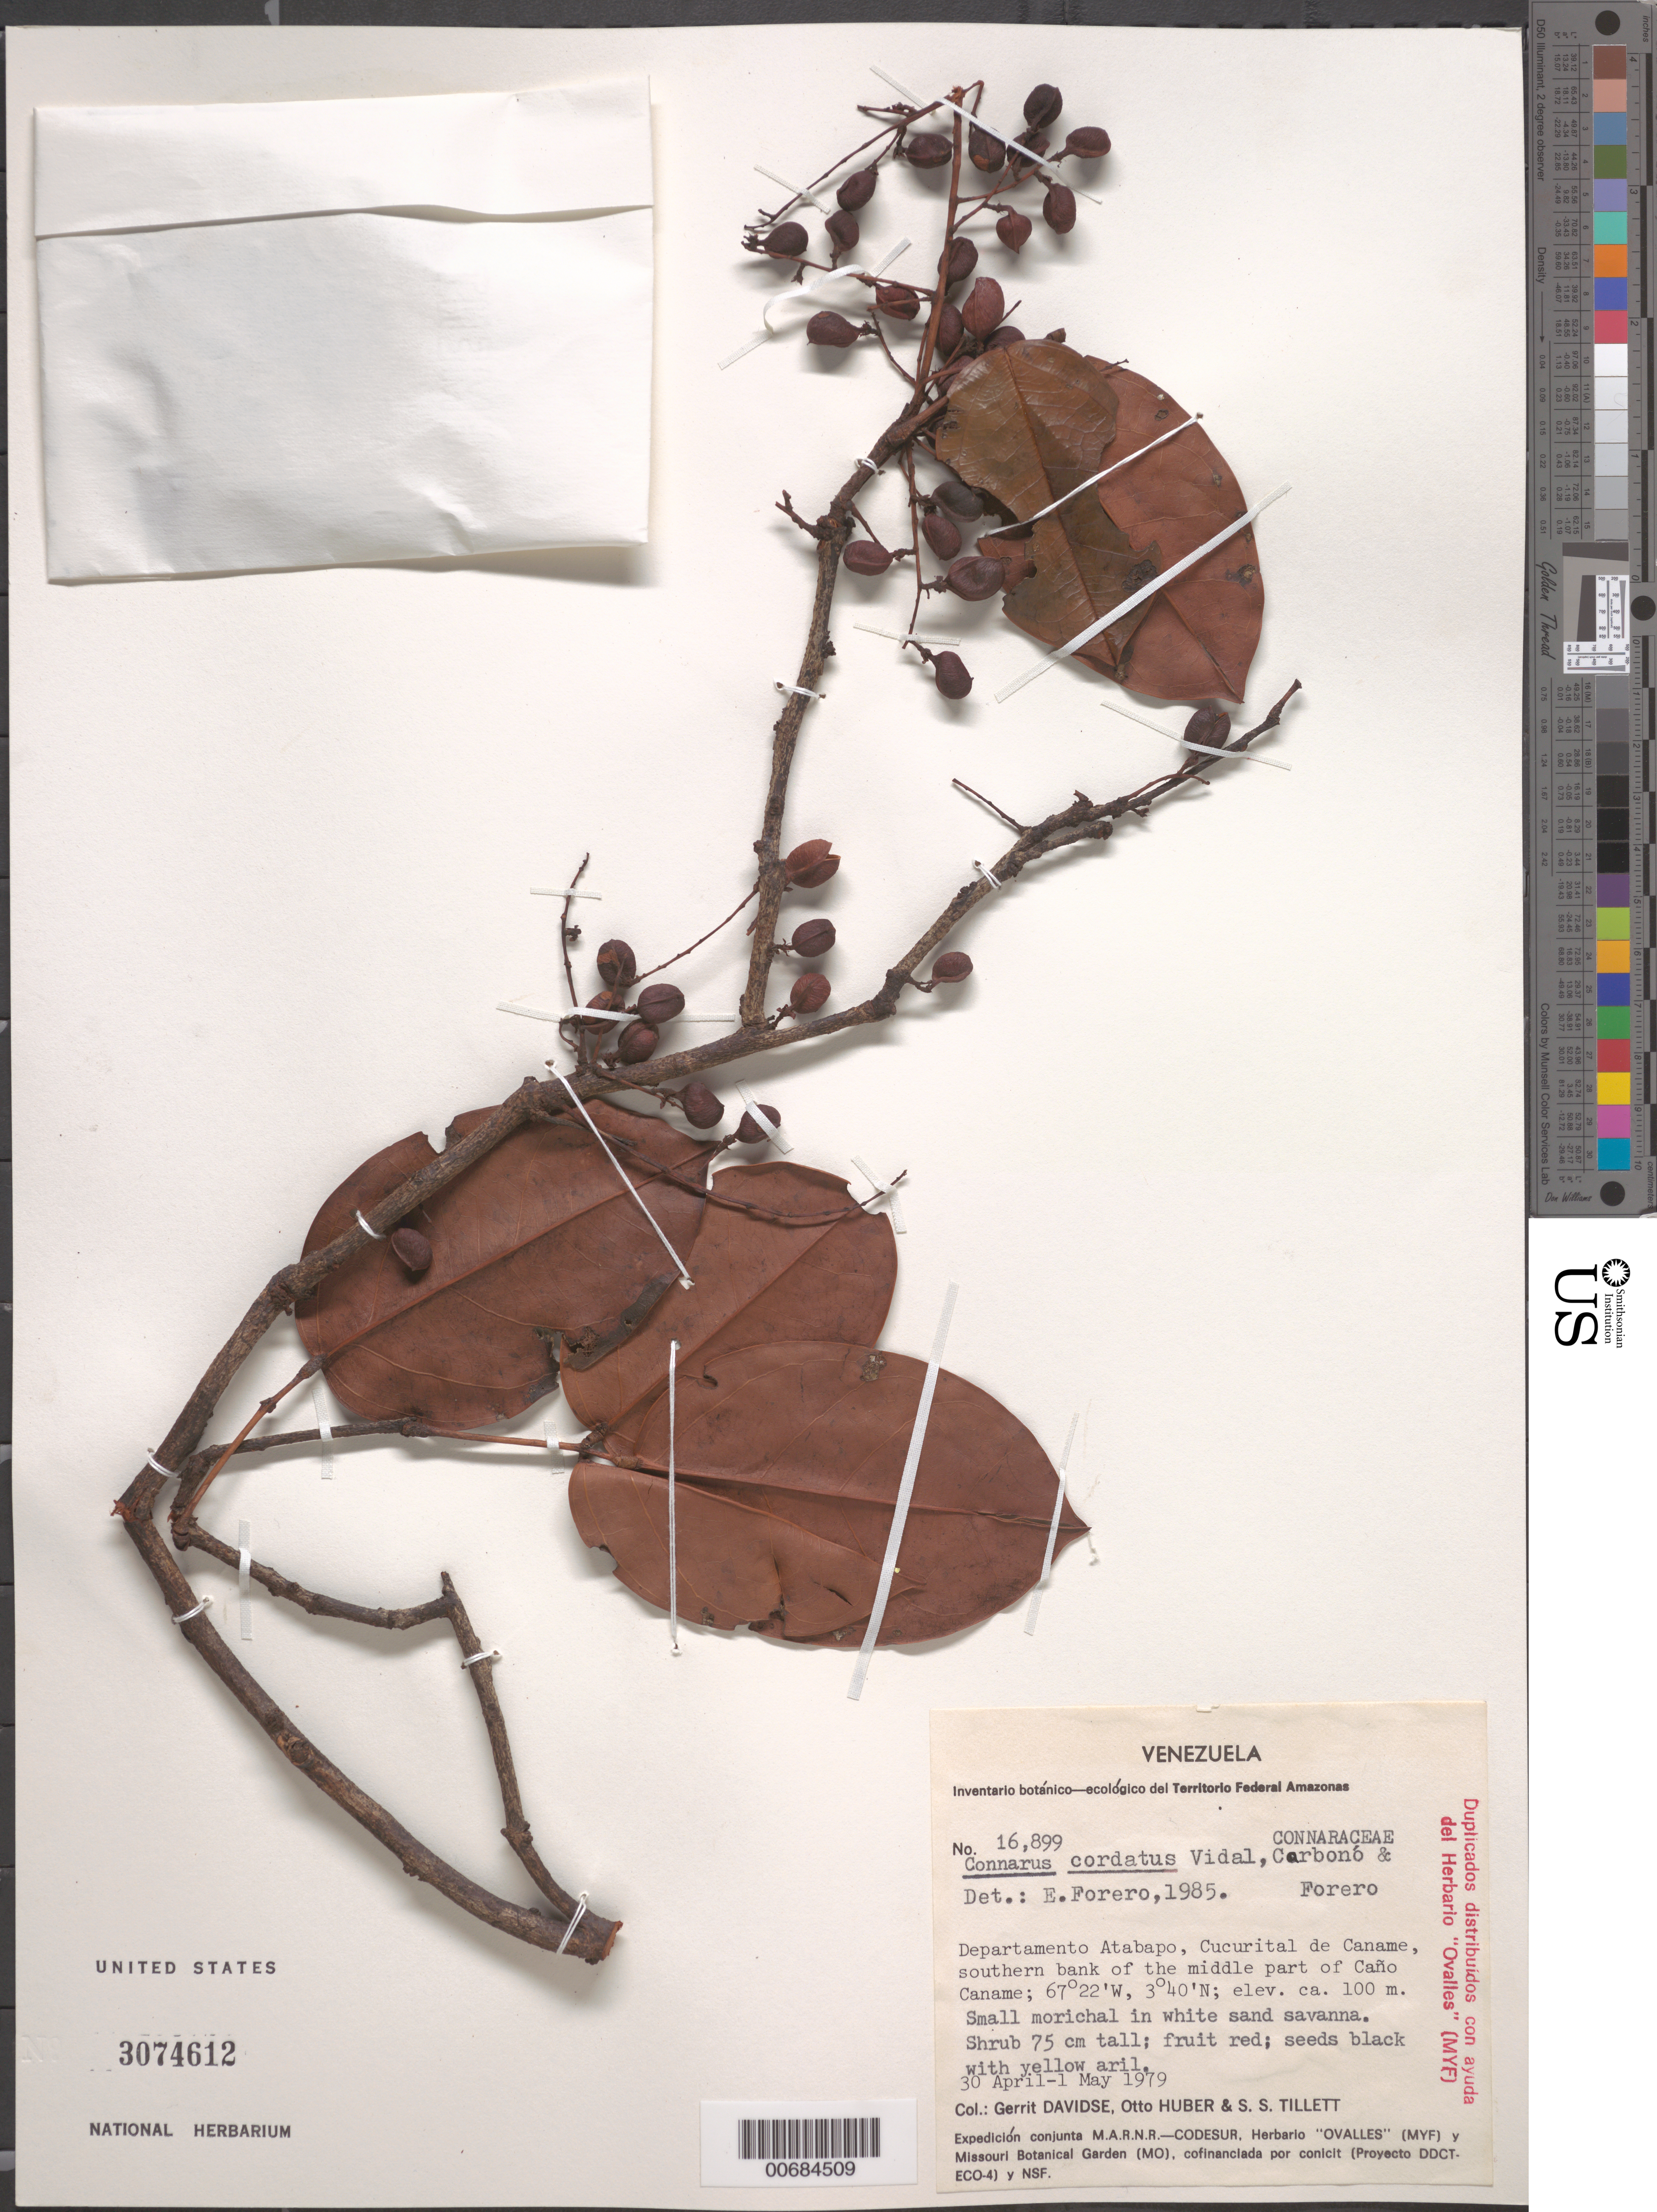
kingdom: Plantae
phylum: Tracheophyta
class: Magnoliopsida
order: Oxalidales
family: Connaraceae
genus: Connarus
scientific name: Connarus cordatus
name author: L.A. Vidal et al.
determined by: Forero, E.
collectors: G. Davidse, O. Huber & S. S. Tillett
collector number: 16899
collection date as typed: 30-Apr-79 to 1-May-79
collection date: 1979-04-30/1979-05-01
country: Venezuela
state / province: Amazonas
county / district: Atabapo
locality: Cucurital de Caname, southern bank of the middle part of Caño Caname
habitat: Small morichal in white sand savanna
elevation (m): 100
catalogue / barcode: US 3074612